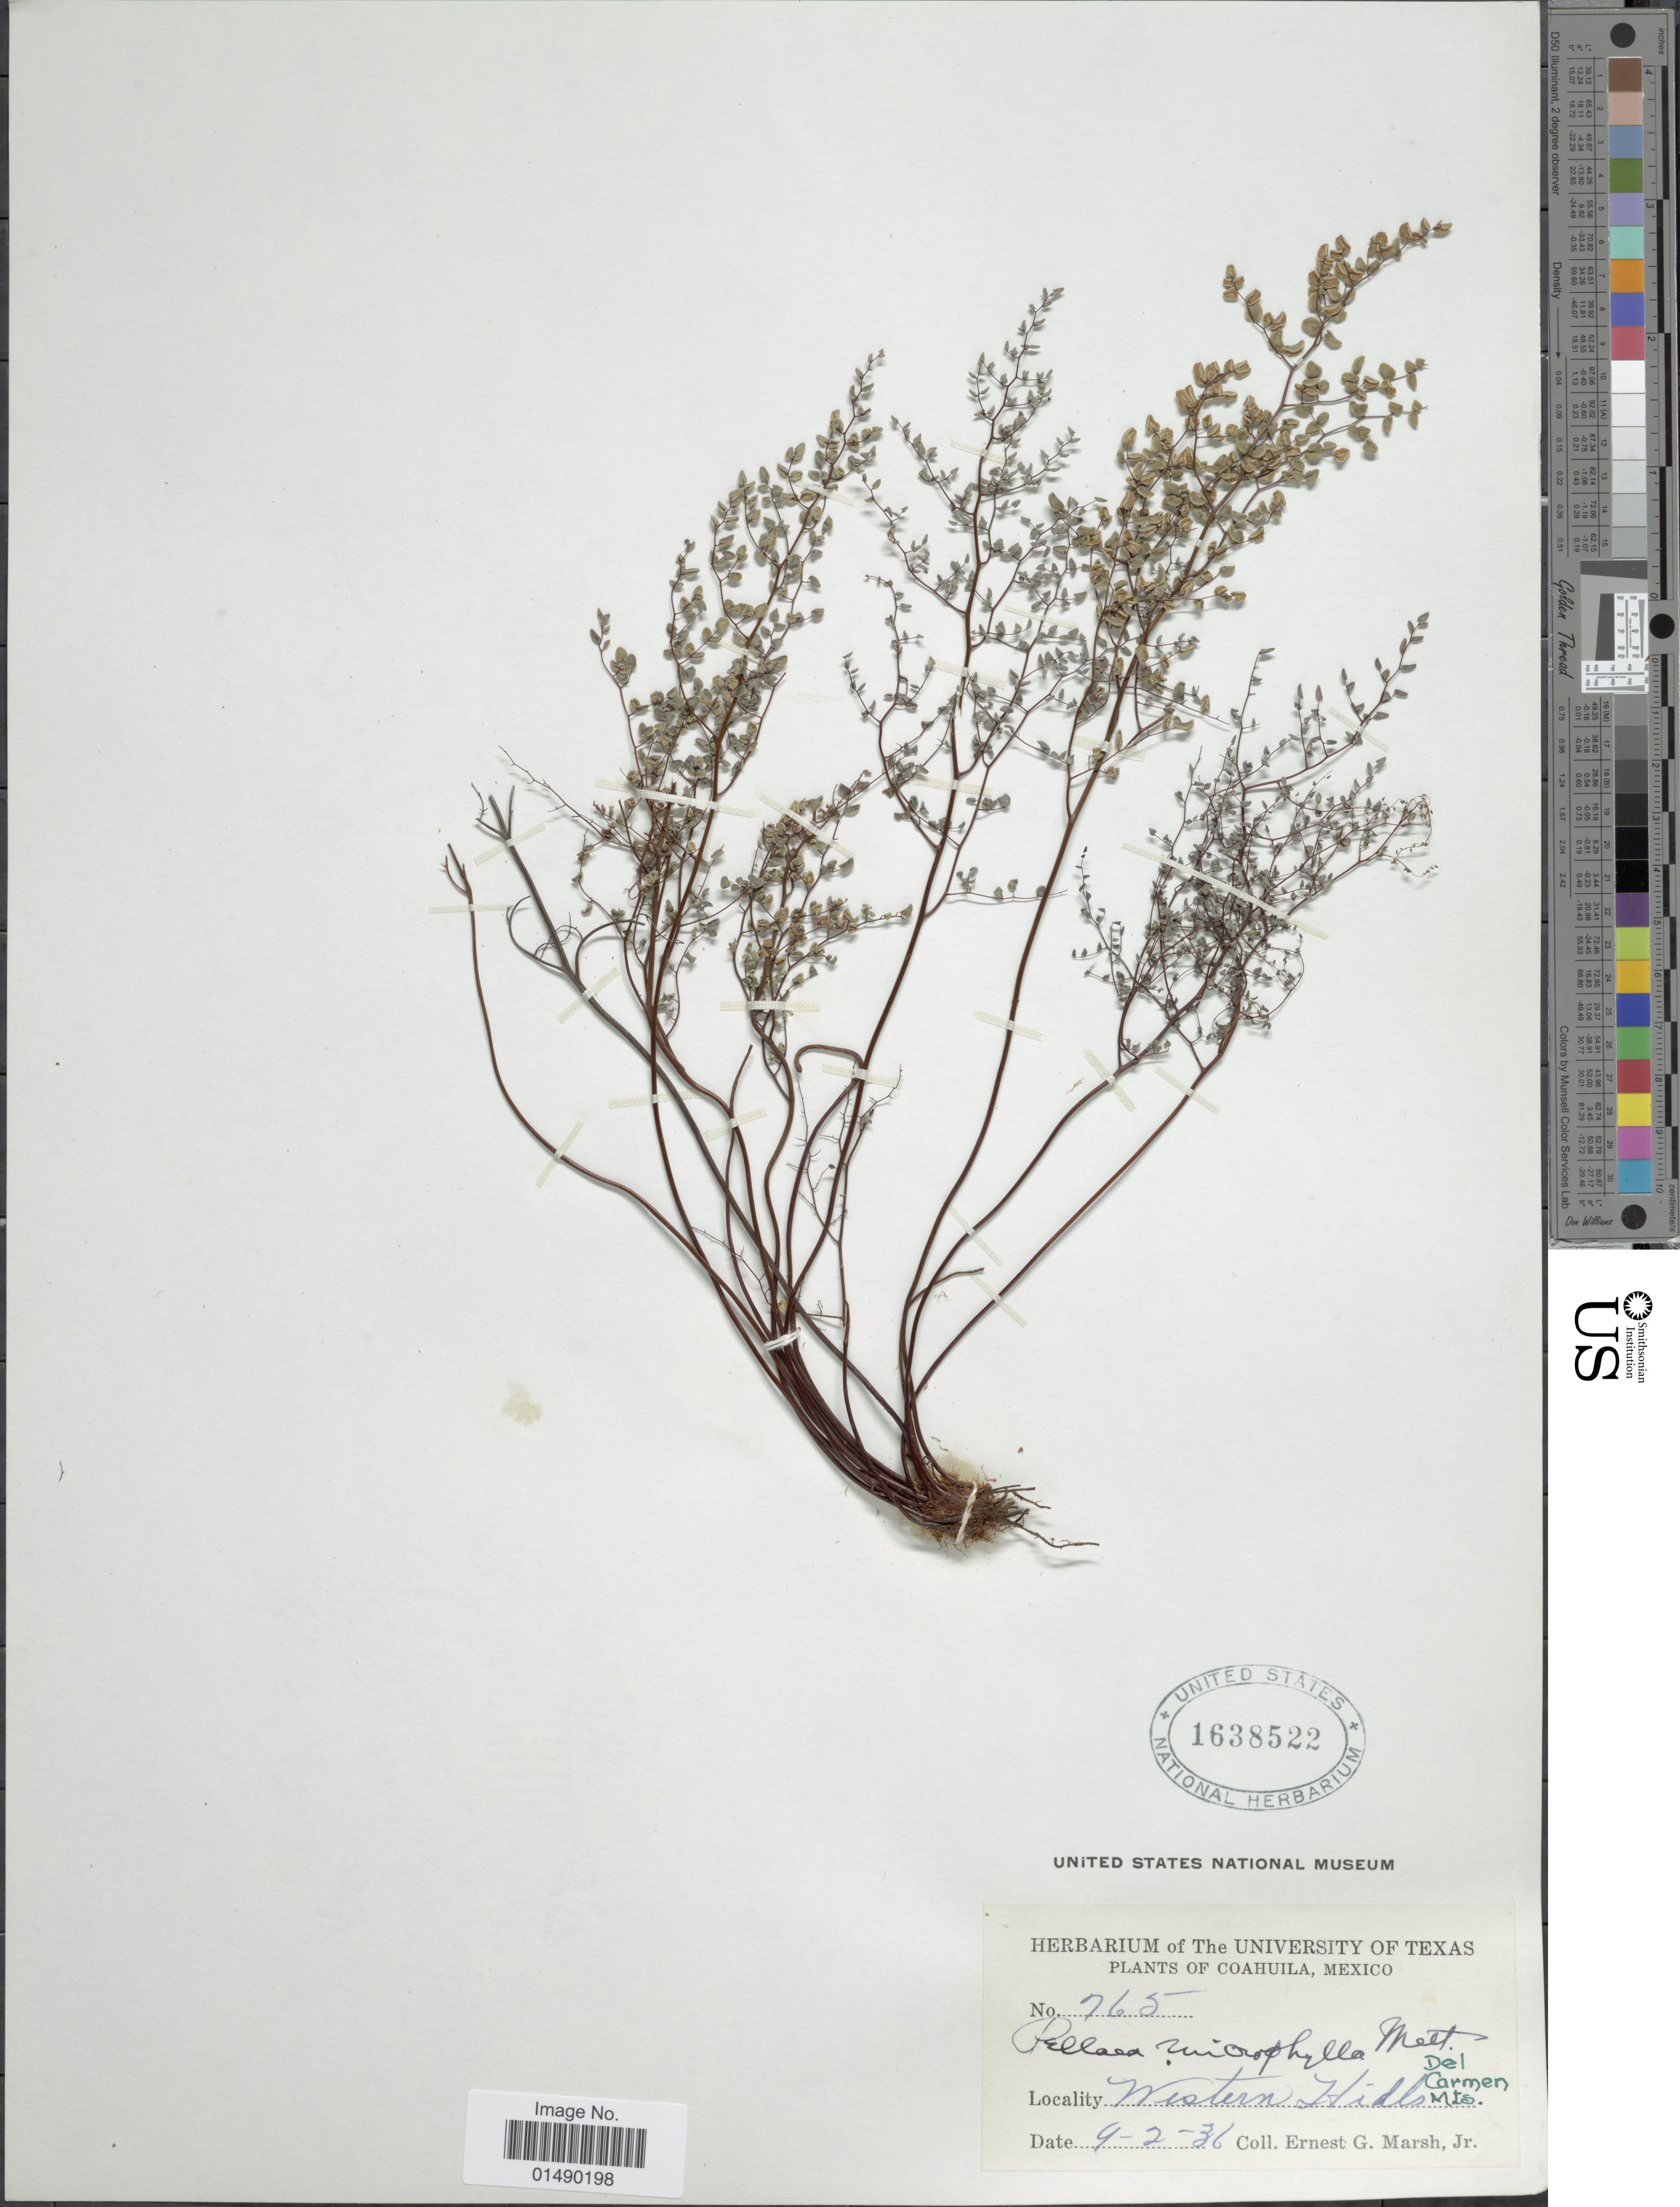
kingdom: Plantae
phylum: Tracheophyta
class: Polypodiopsida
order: Polypodiales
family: Pteridaceae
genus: Argyrochosma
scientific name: Argyrochosma microphylla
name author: (Mett. ex Kuhn) Windham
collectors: E. G. Marsh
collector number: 765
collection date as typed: Transcribed d/m/y: 9/2/36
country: Mexico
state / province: Coahuila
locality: Mexico, Western Hills, Del Carmen Mts.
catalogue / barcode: US 1638522